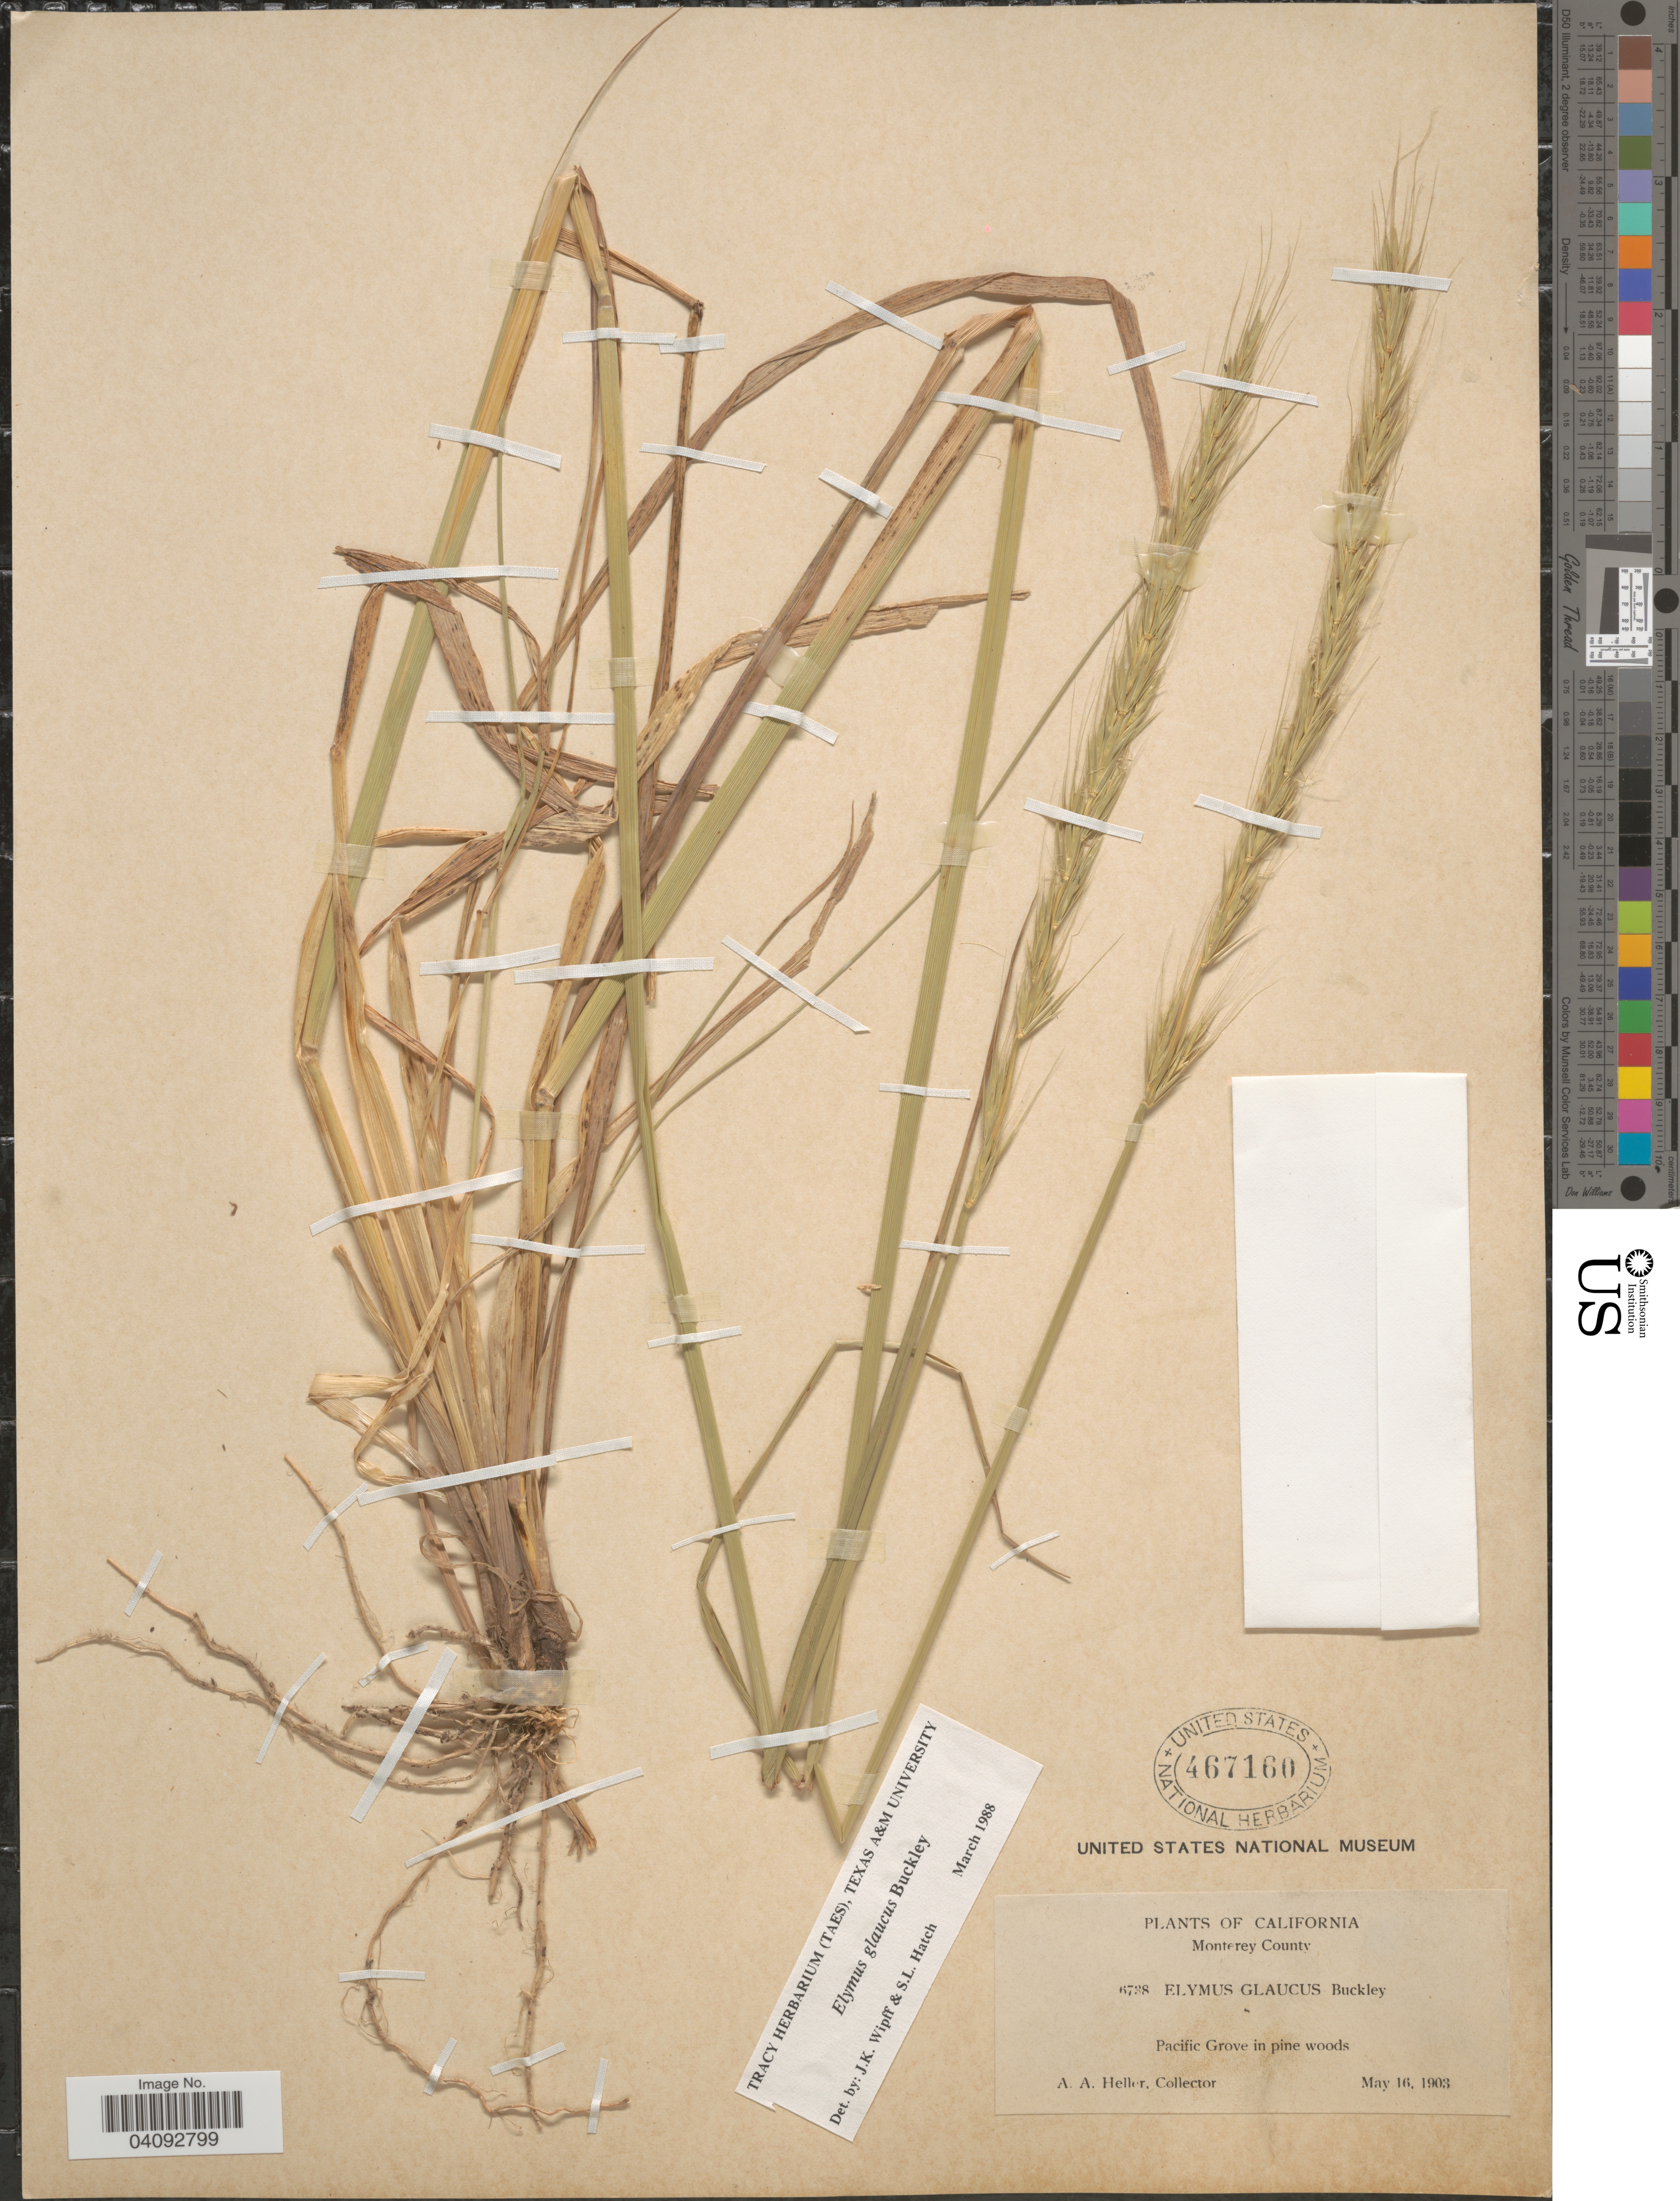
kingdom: Plantae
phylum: Tracheophyta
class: Liliopsida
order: Poales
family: Poaceae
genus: Elymus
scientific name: Elymus glaucus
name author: Buckley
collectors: A. A. Heller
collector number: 6738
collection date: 1903-05-16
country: United States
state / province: California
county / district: Monterey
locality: Monterey County. Pacific Grove in pine woods.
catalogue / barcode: US 467160